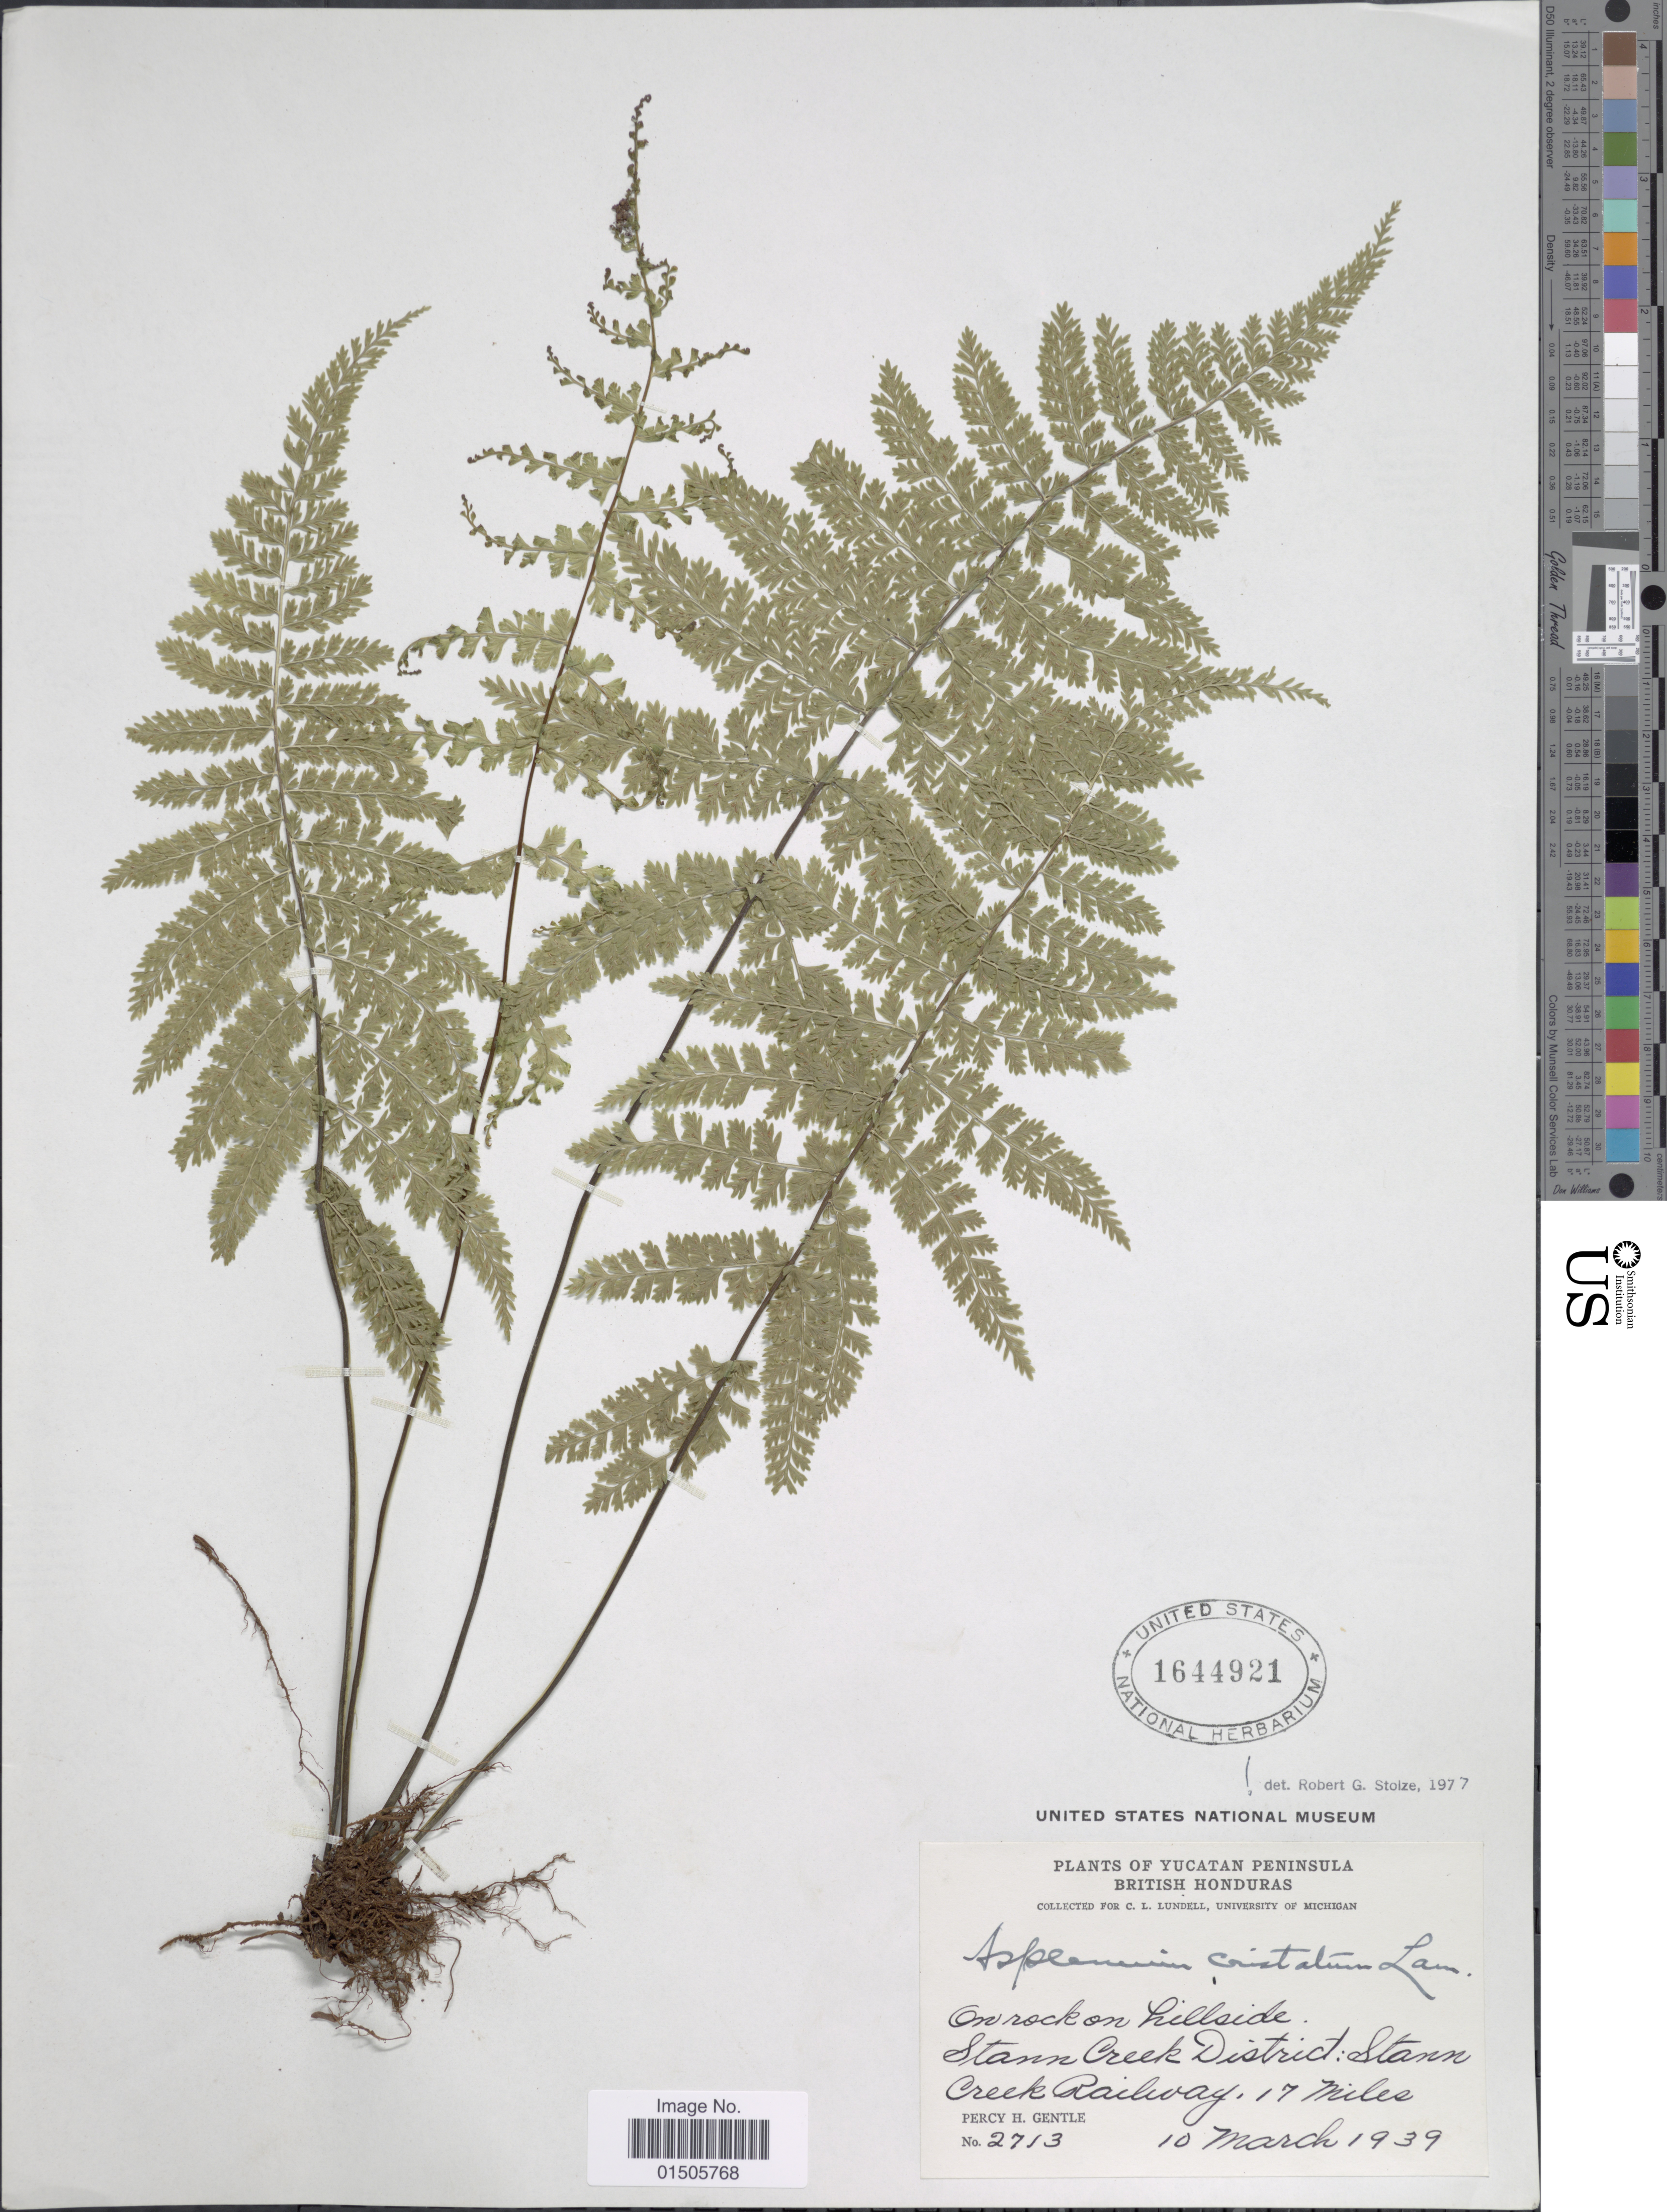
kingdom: Plantae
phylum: Tracheophyta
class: Polypodiopsida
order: Polypodiales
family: Aspleniaceae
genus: Asplenium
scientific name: Asplenium cristatum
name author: Lam.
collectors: P. H. Gentle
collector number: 2713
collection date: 1938-03-10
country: Belize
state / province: Stann Creek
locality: Yucatan Peninsula, On rock hillside, Stann Creek District: Stann Creek Railway, 17 miles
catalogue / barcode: US 1644921